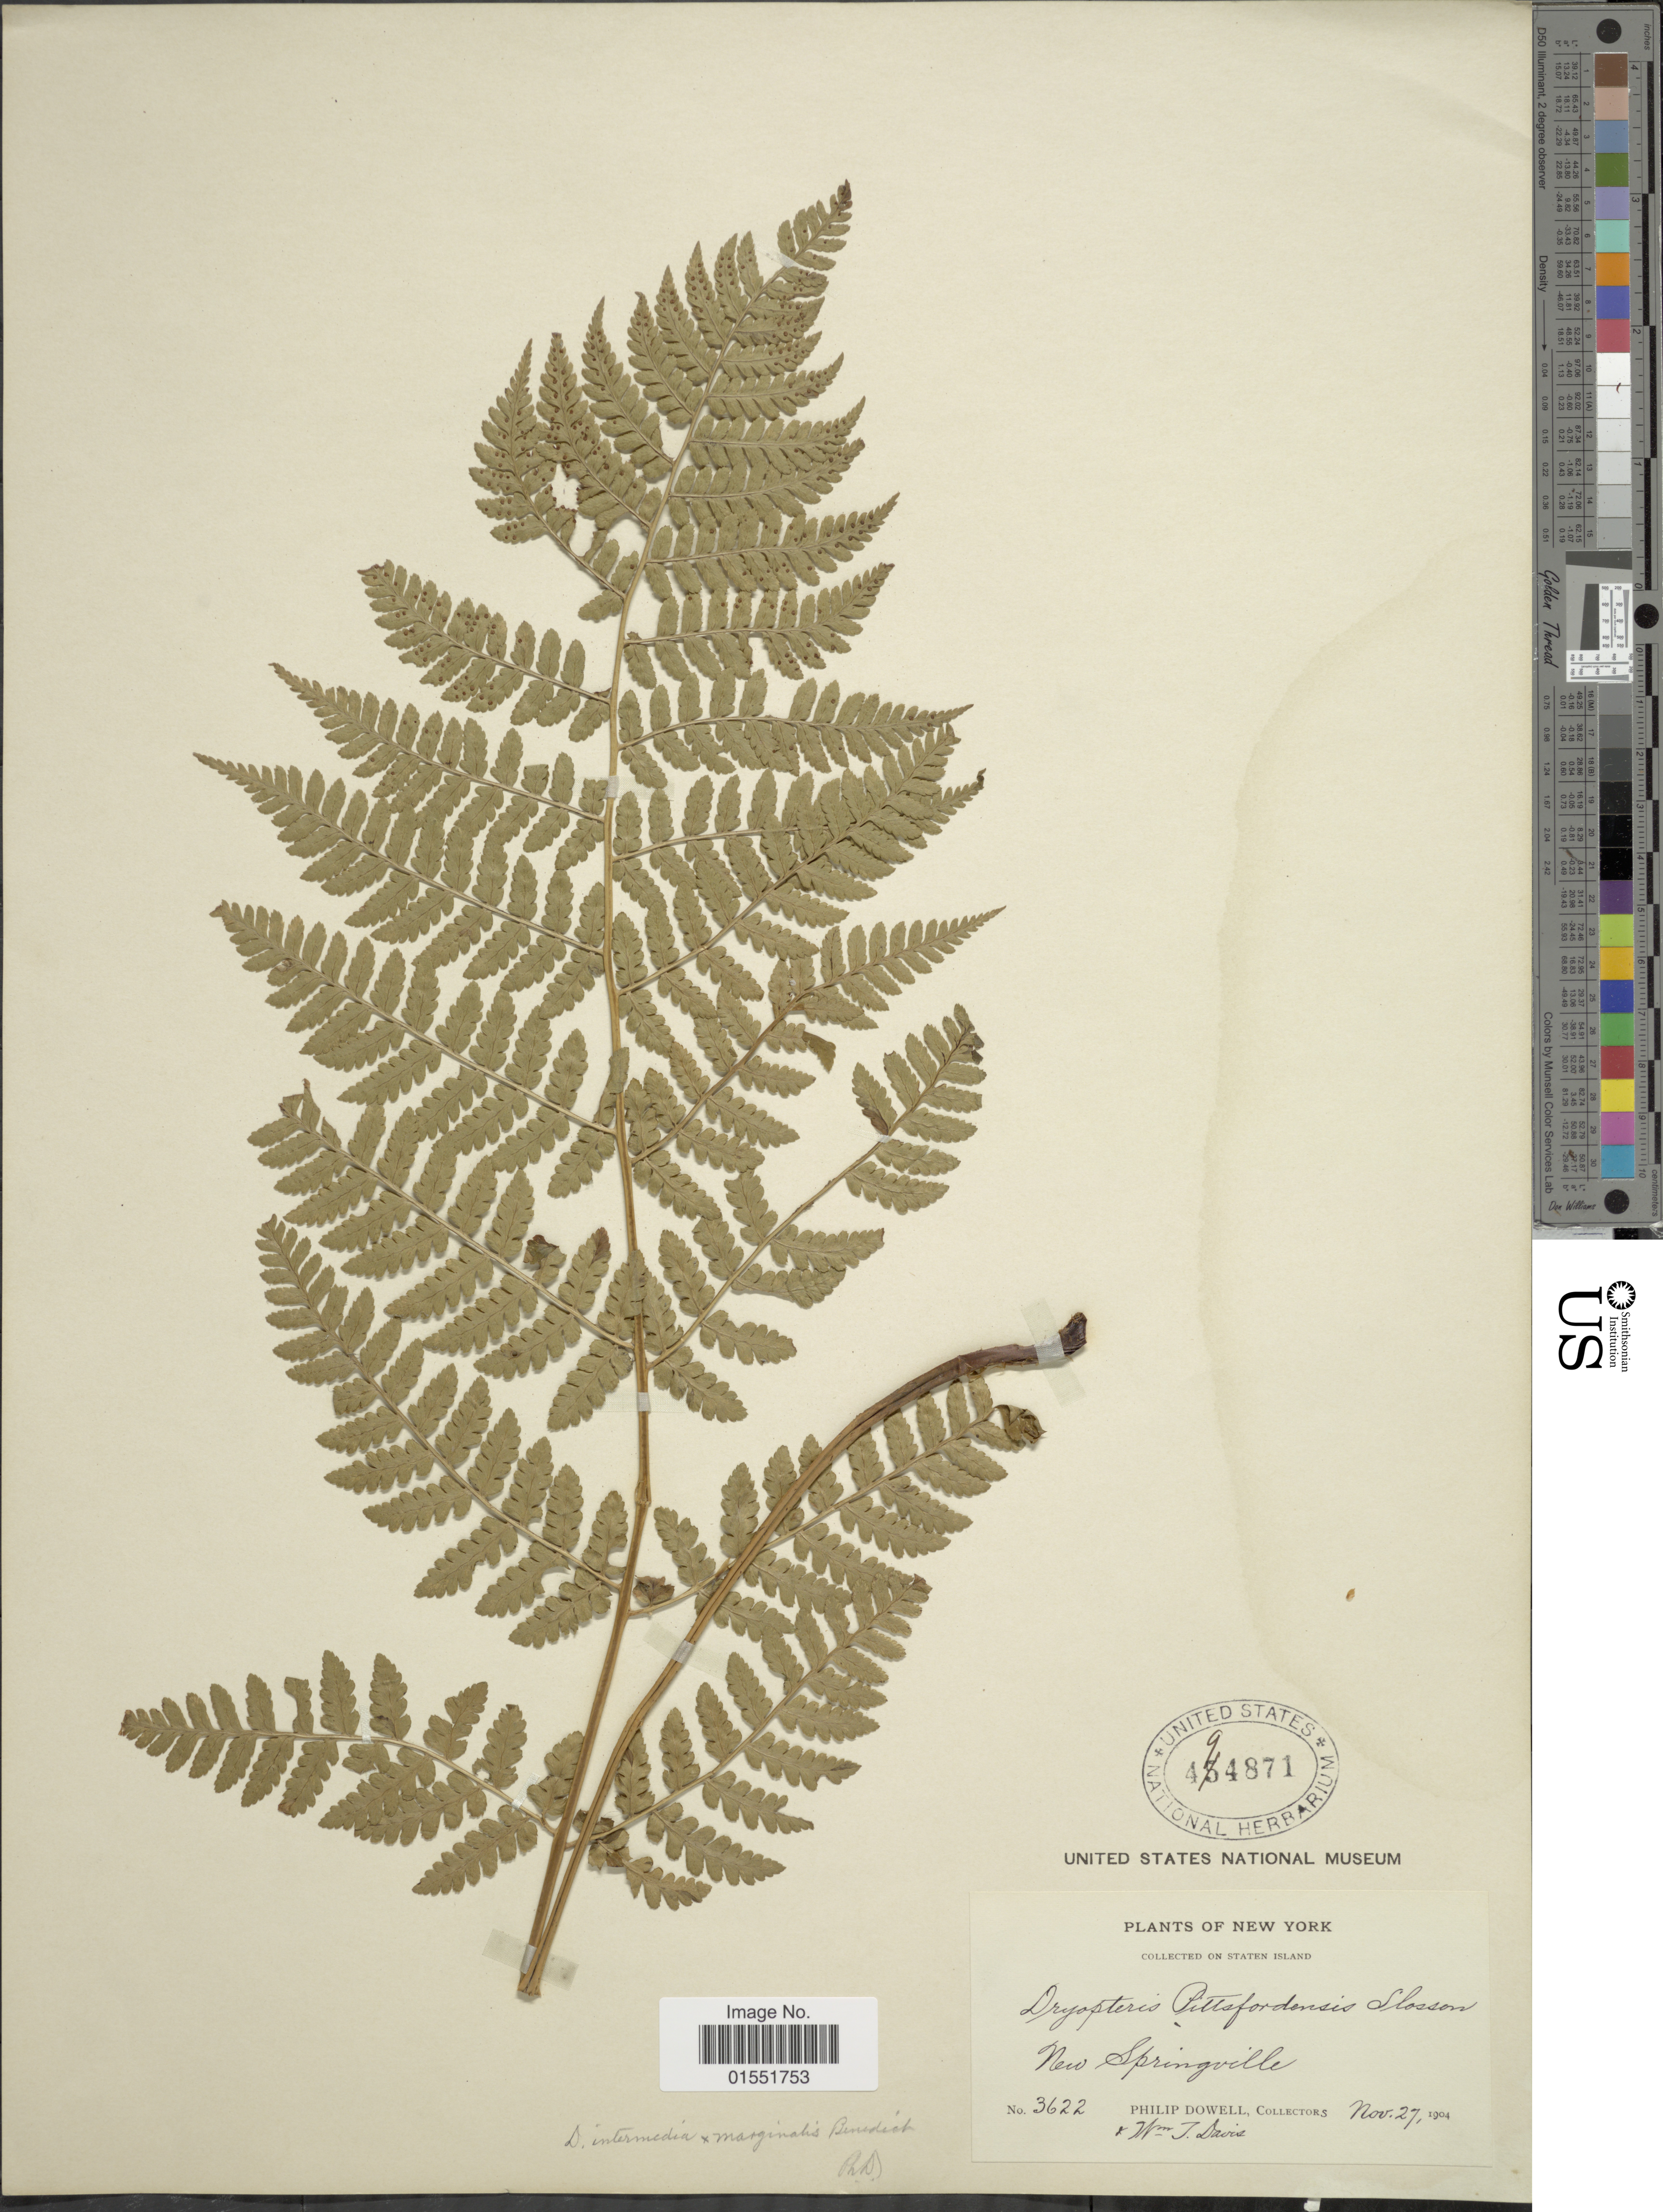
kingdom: Plantae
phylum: Tracheophyta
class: Polypodiopsida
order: Polypodiales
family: Dryopteridaceae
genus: Dryopteris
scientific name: Dryopteris intermedia x D. marginalis (L.) A. Gray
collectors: P. Dowell & W. Davis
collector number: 3622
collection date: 1904-11-27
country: United States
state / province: New York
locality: Staten Island. New Springville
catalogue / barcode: US 494871